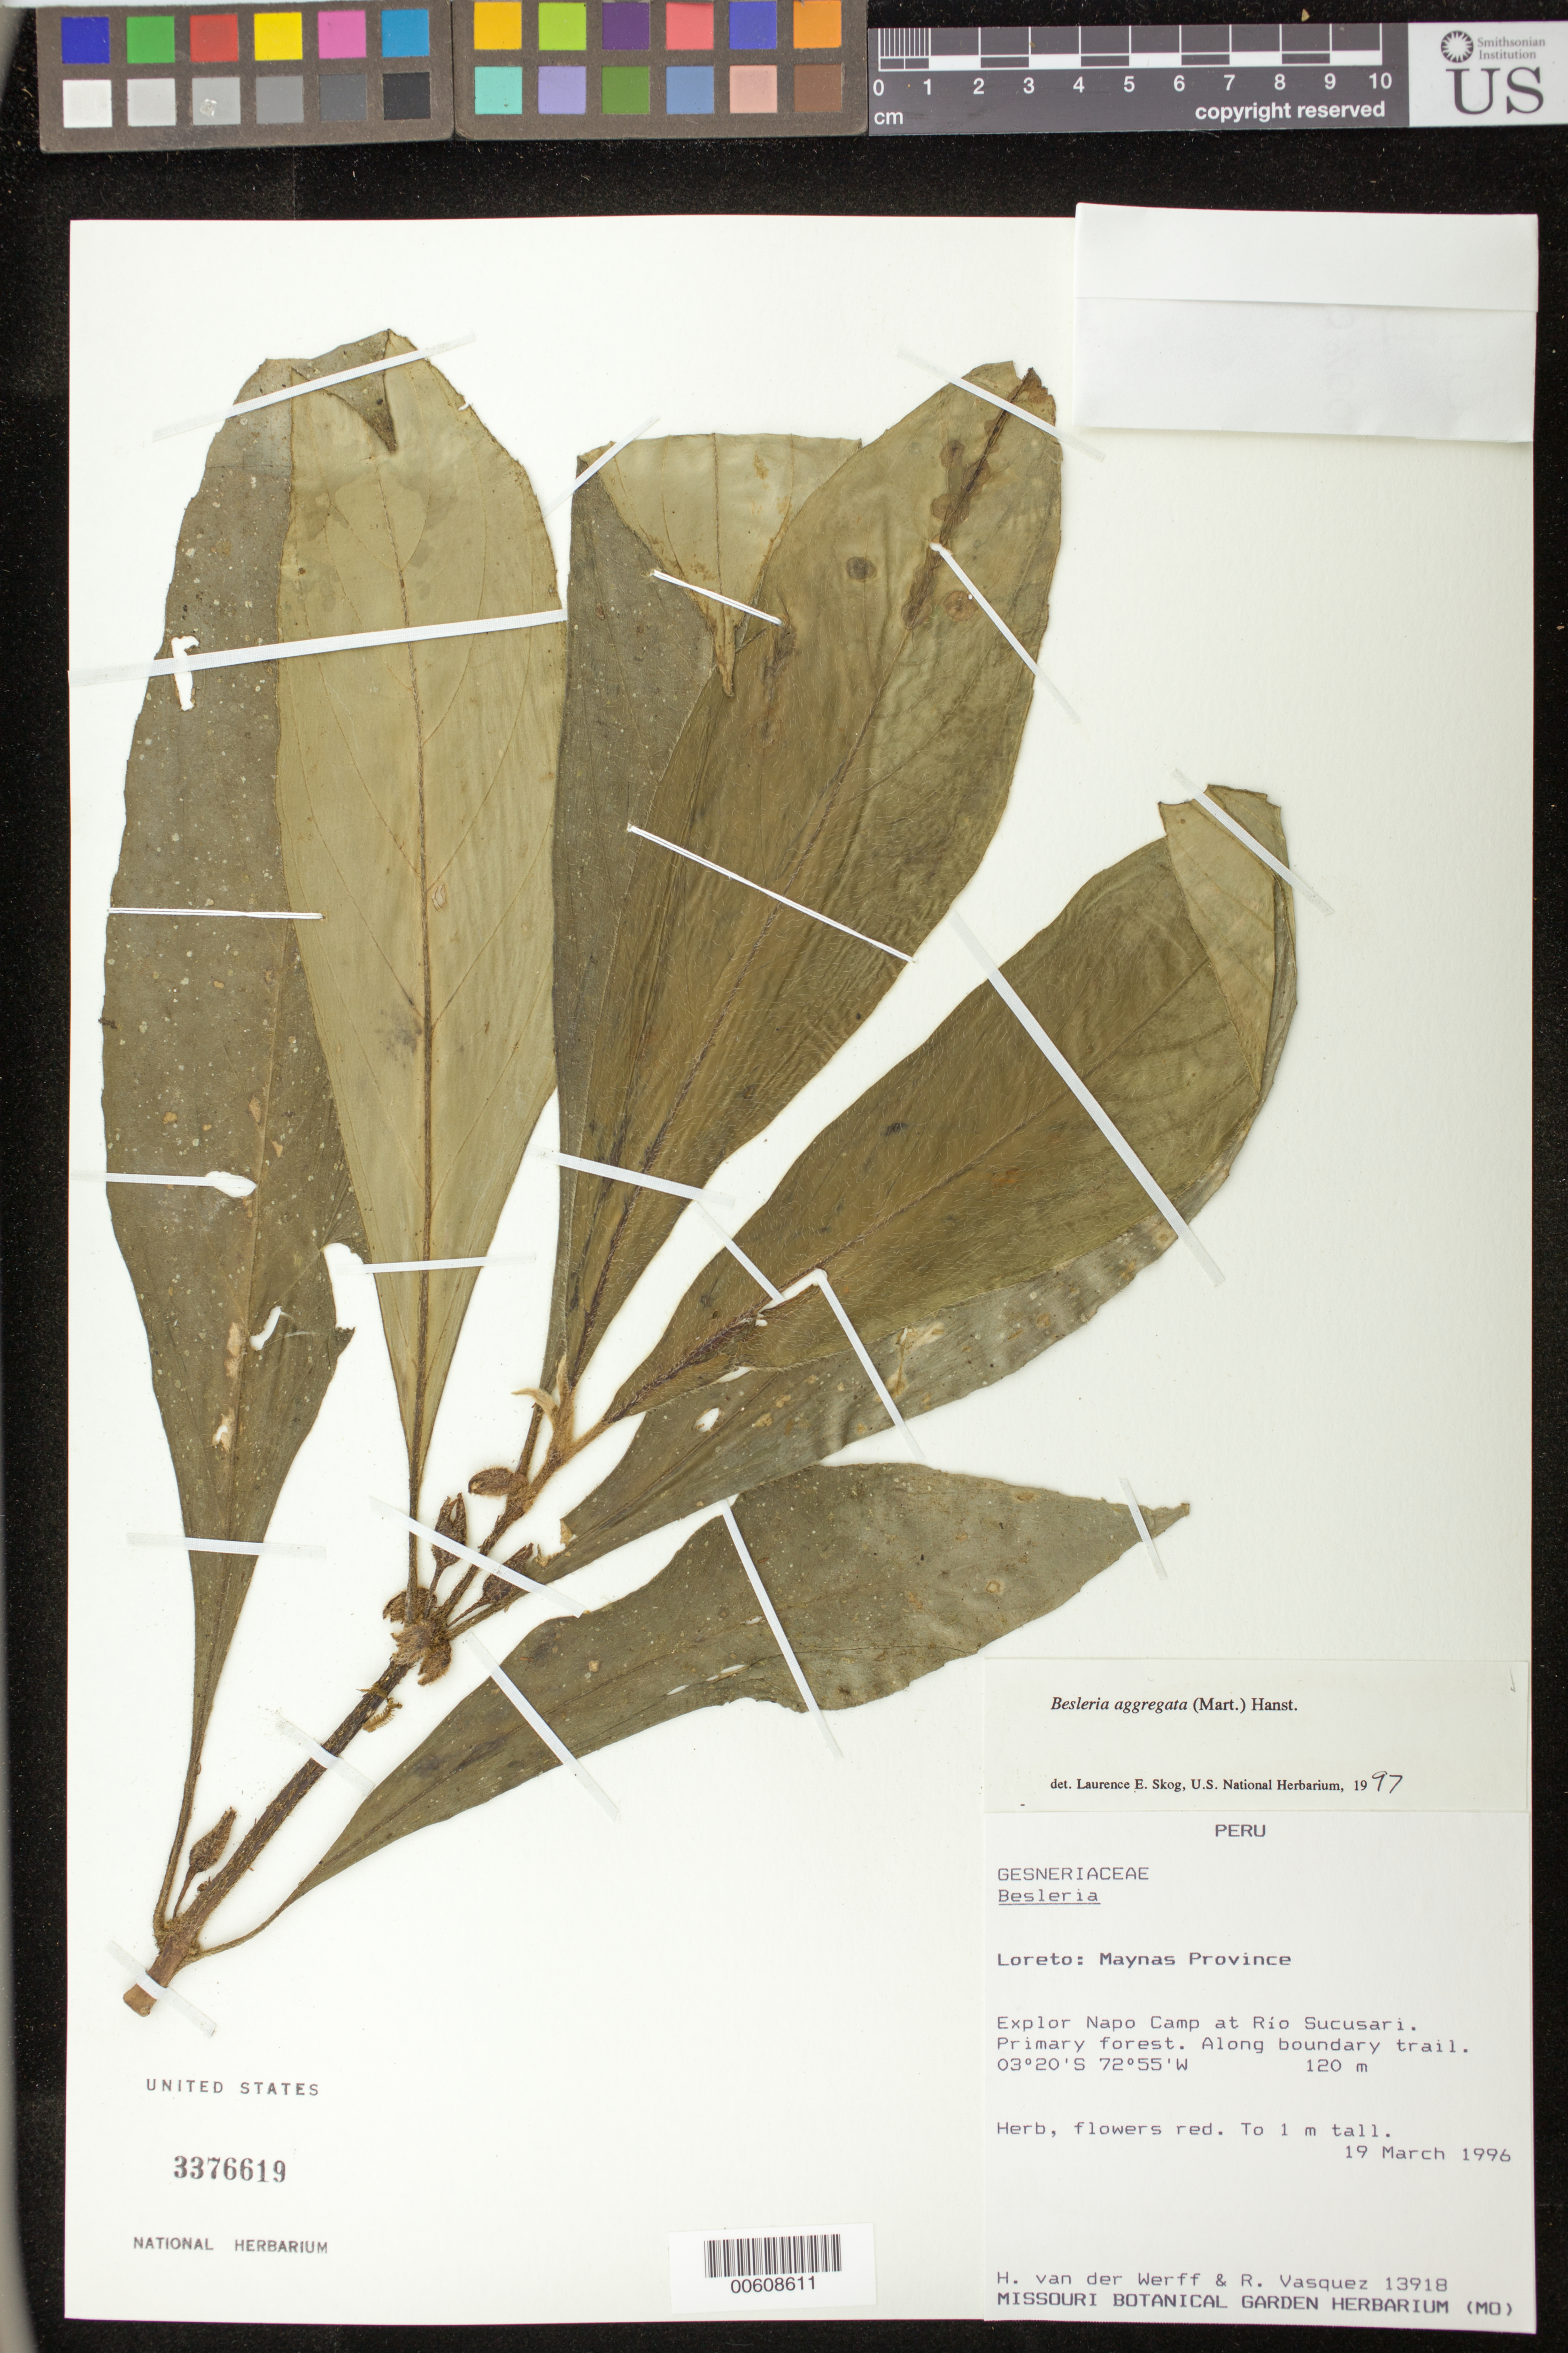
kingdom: Plantae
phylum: Tracheophyta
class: Magnoliopsida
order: Lamiales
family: Gesneriaceae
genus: Besleria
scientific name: Besleria aggregata var. aggregata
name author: (Mart.) Hanst.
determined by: Skog, Laurence E.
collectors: H. van der Werff & R. Vásquez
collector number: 13918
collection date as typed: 19 Mar 1996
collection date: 1996-03-19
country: Peru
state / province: Loreto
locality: Prov. Maynas; Explor Napo Camp at Río Sucusari; along boundary trail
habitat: Primary forest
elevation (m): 120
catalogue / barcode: US 3376619